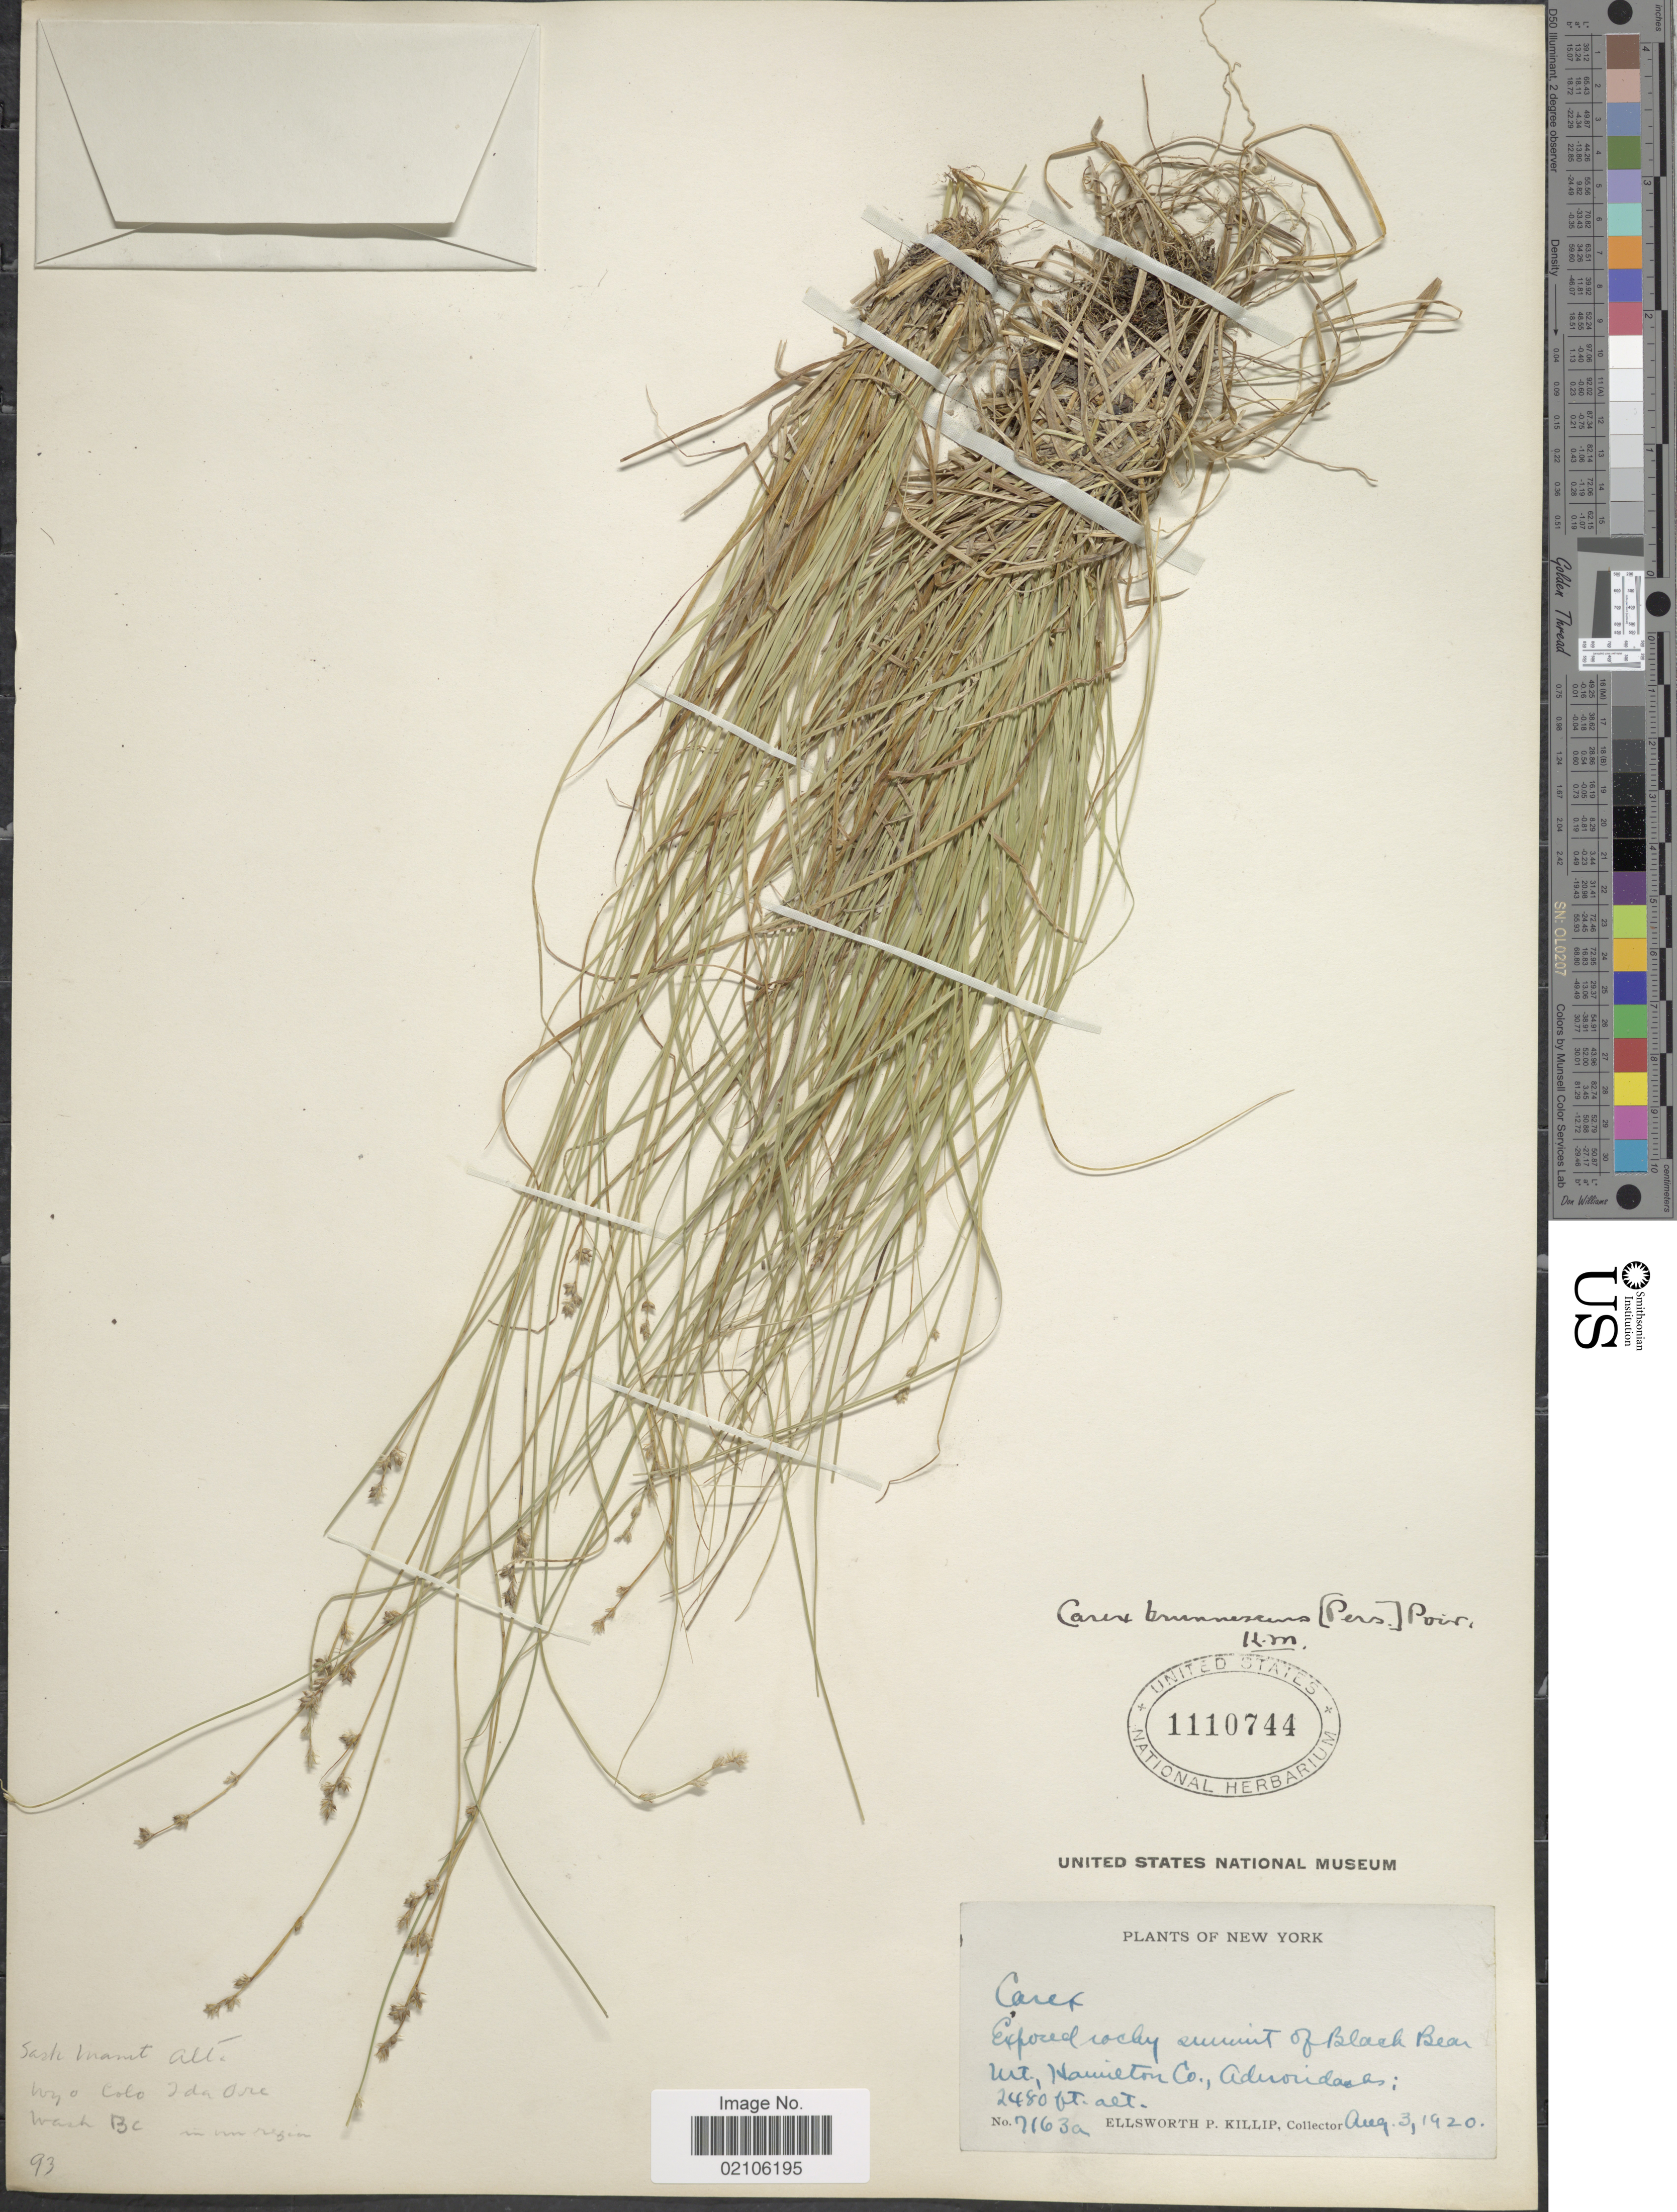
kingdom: Plantae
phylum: Tracheophyta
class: Liliopsida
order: Poales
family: Cyperaceae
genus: Carex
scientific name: Carex brunnescens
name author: (Pers.) Poir.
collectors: E. P. Killip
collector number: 7163a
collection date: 1920-08-03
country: United States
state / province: New York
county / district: Hamilton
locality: Adirondack, exposed rocky summit of Black Bear Mt., Hamilton Co.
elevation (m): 756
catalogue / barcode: US 1110744